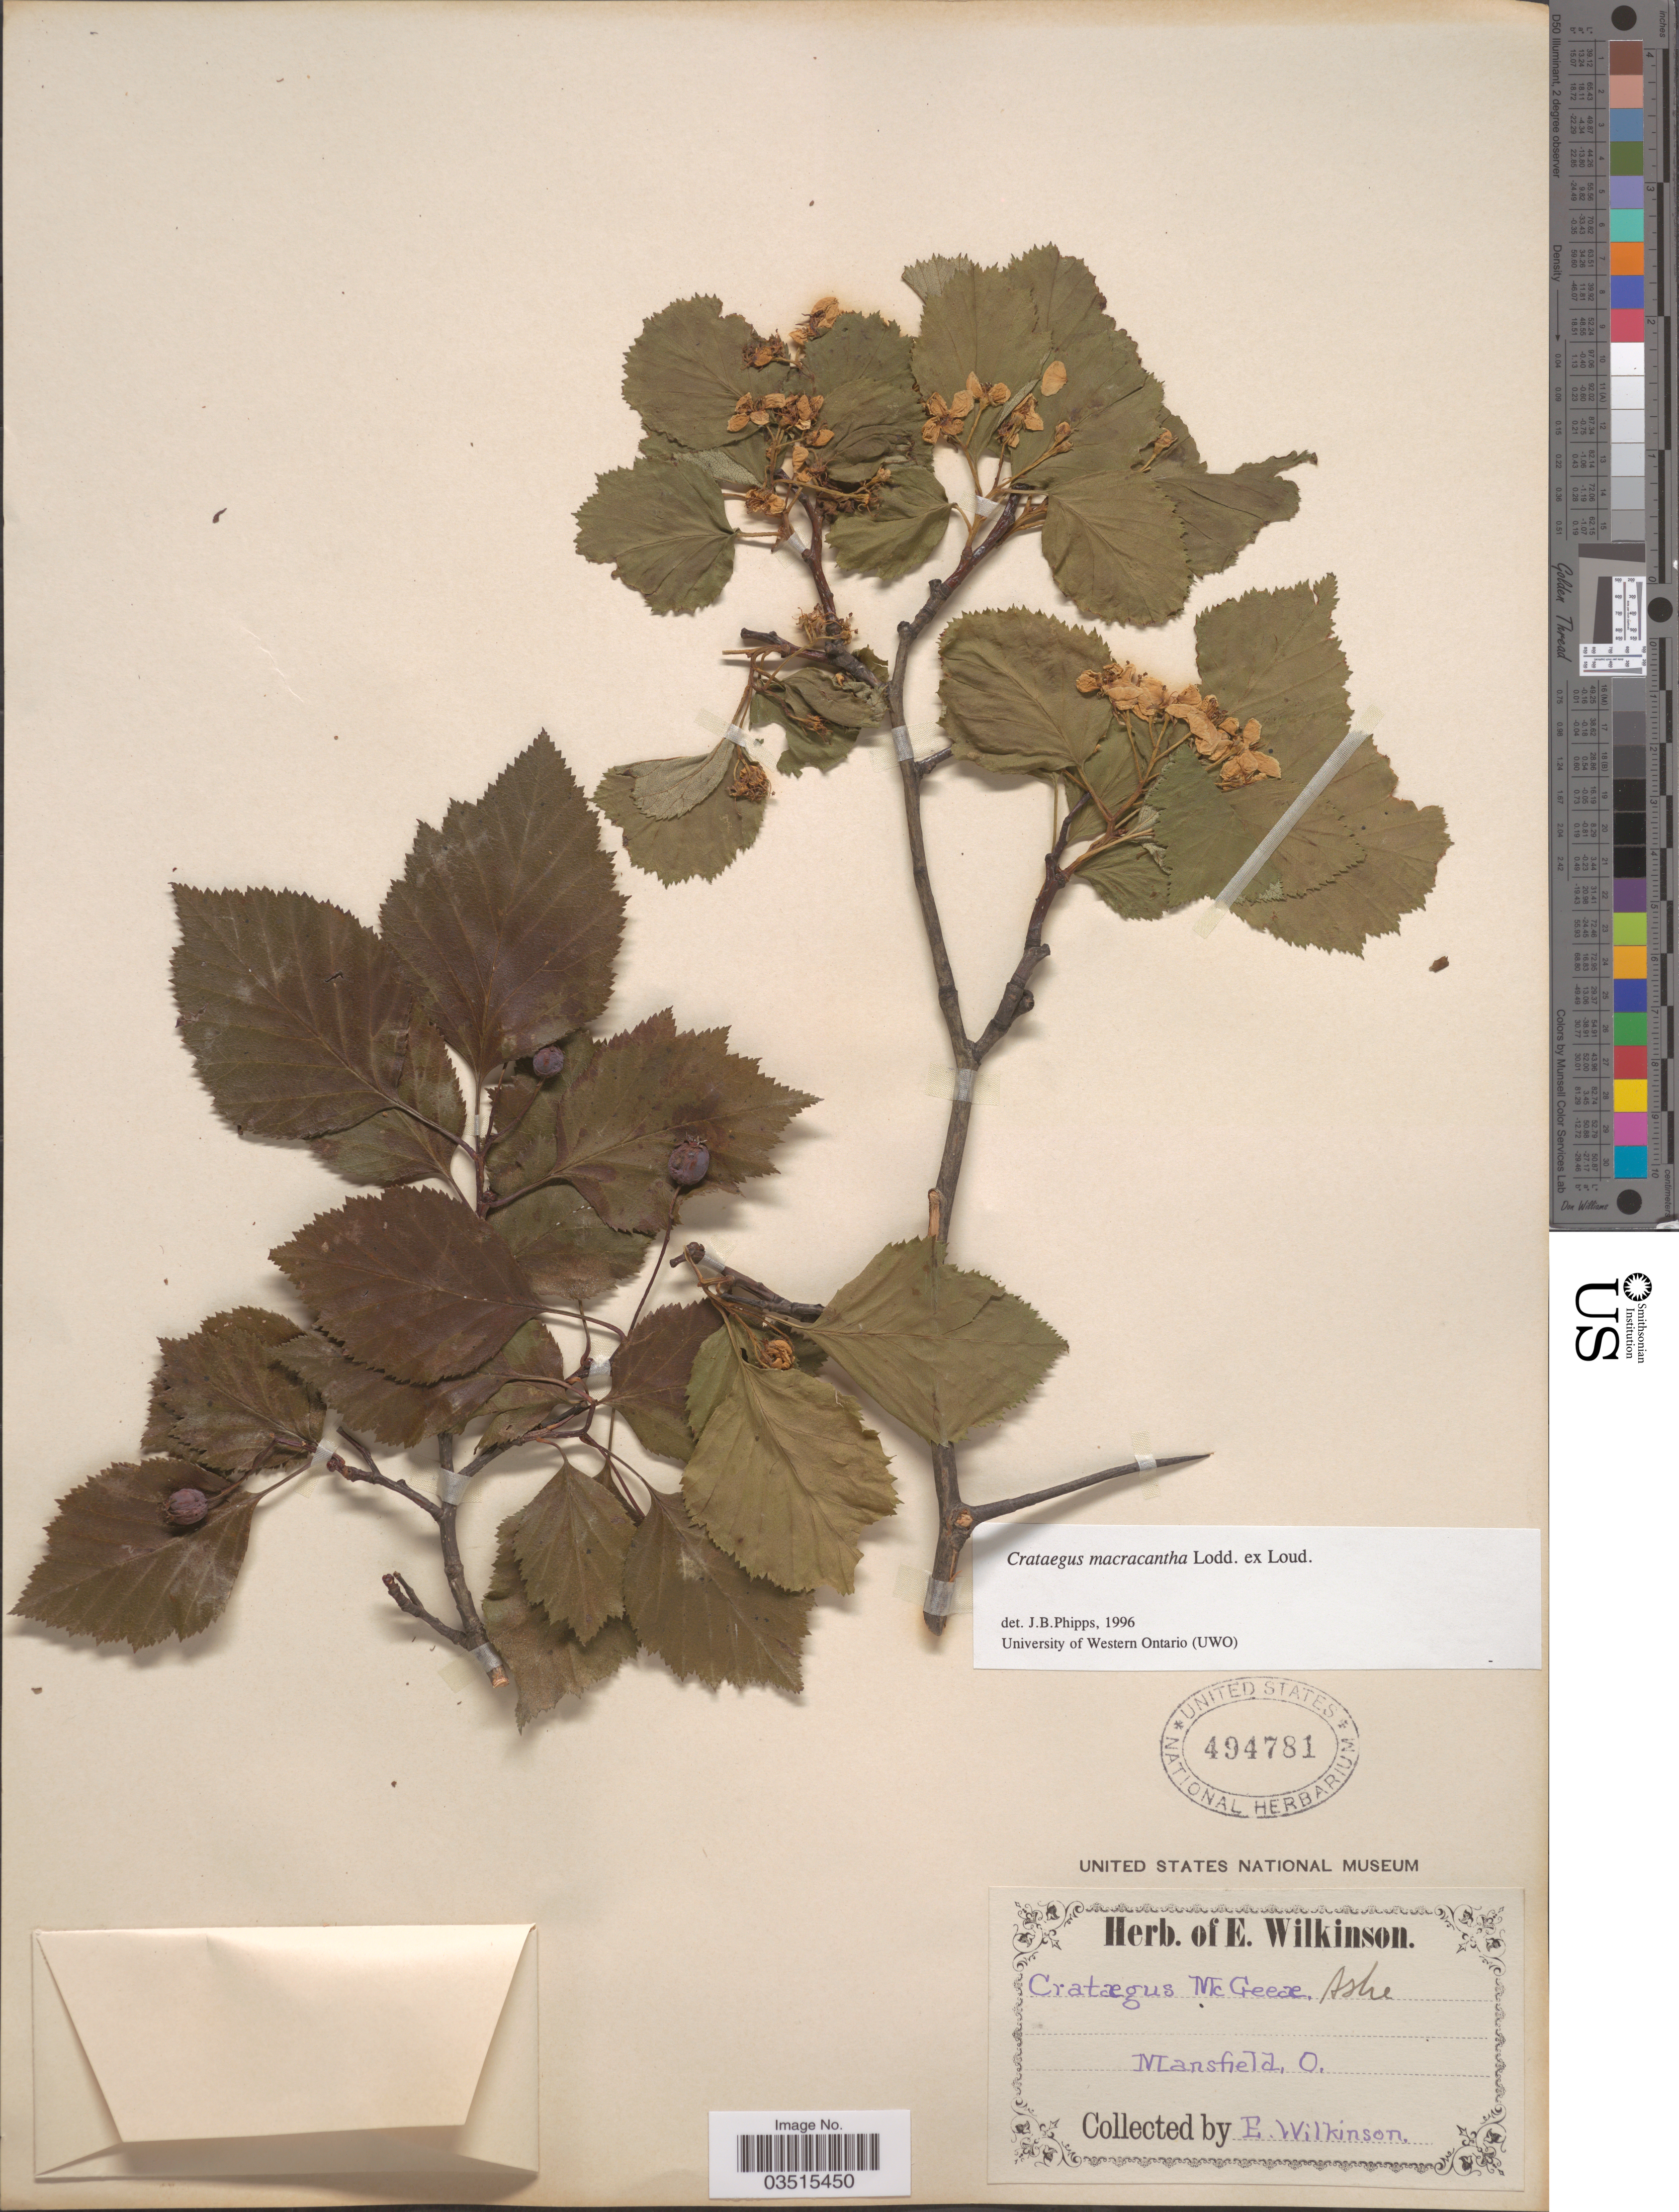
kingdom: Plantae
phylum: Tracheophyta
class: Magnoliopsida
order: Rosales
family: Rosaceae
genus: Crataegus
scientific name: Crataegus macracantha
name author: (Lindl.) Lodd. ex Loudon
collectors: E. Wilkinson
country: United States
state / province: Ohio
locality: Mansfield.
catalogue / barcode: US 494781